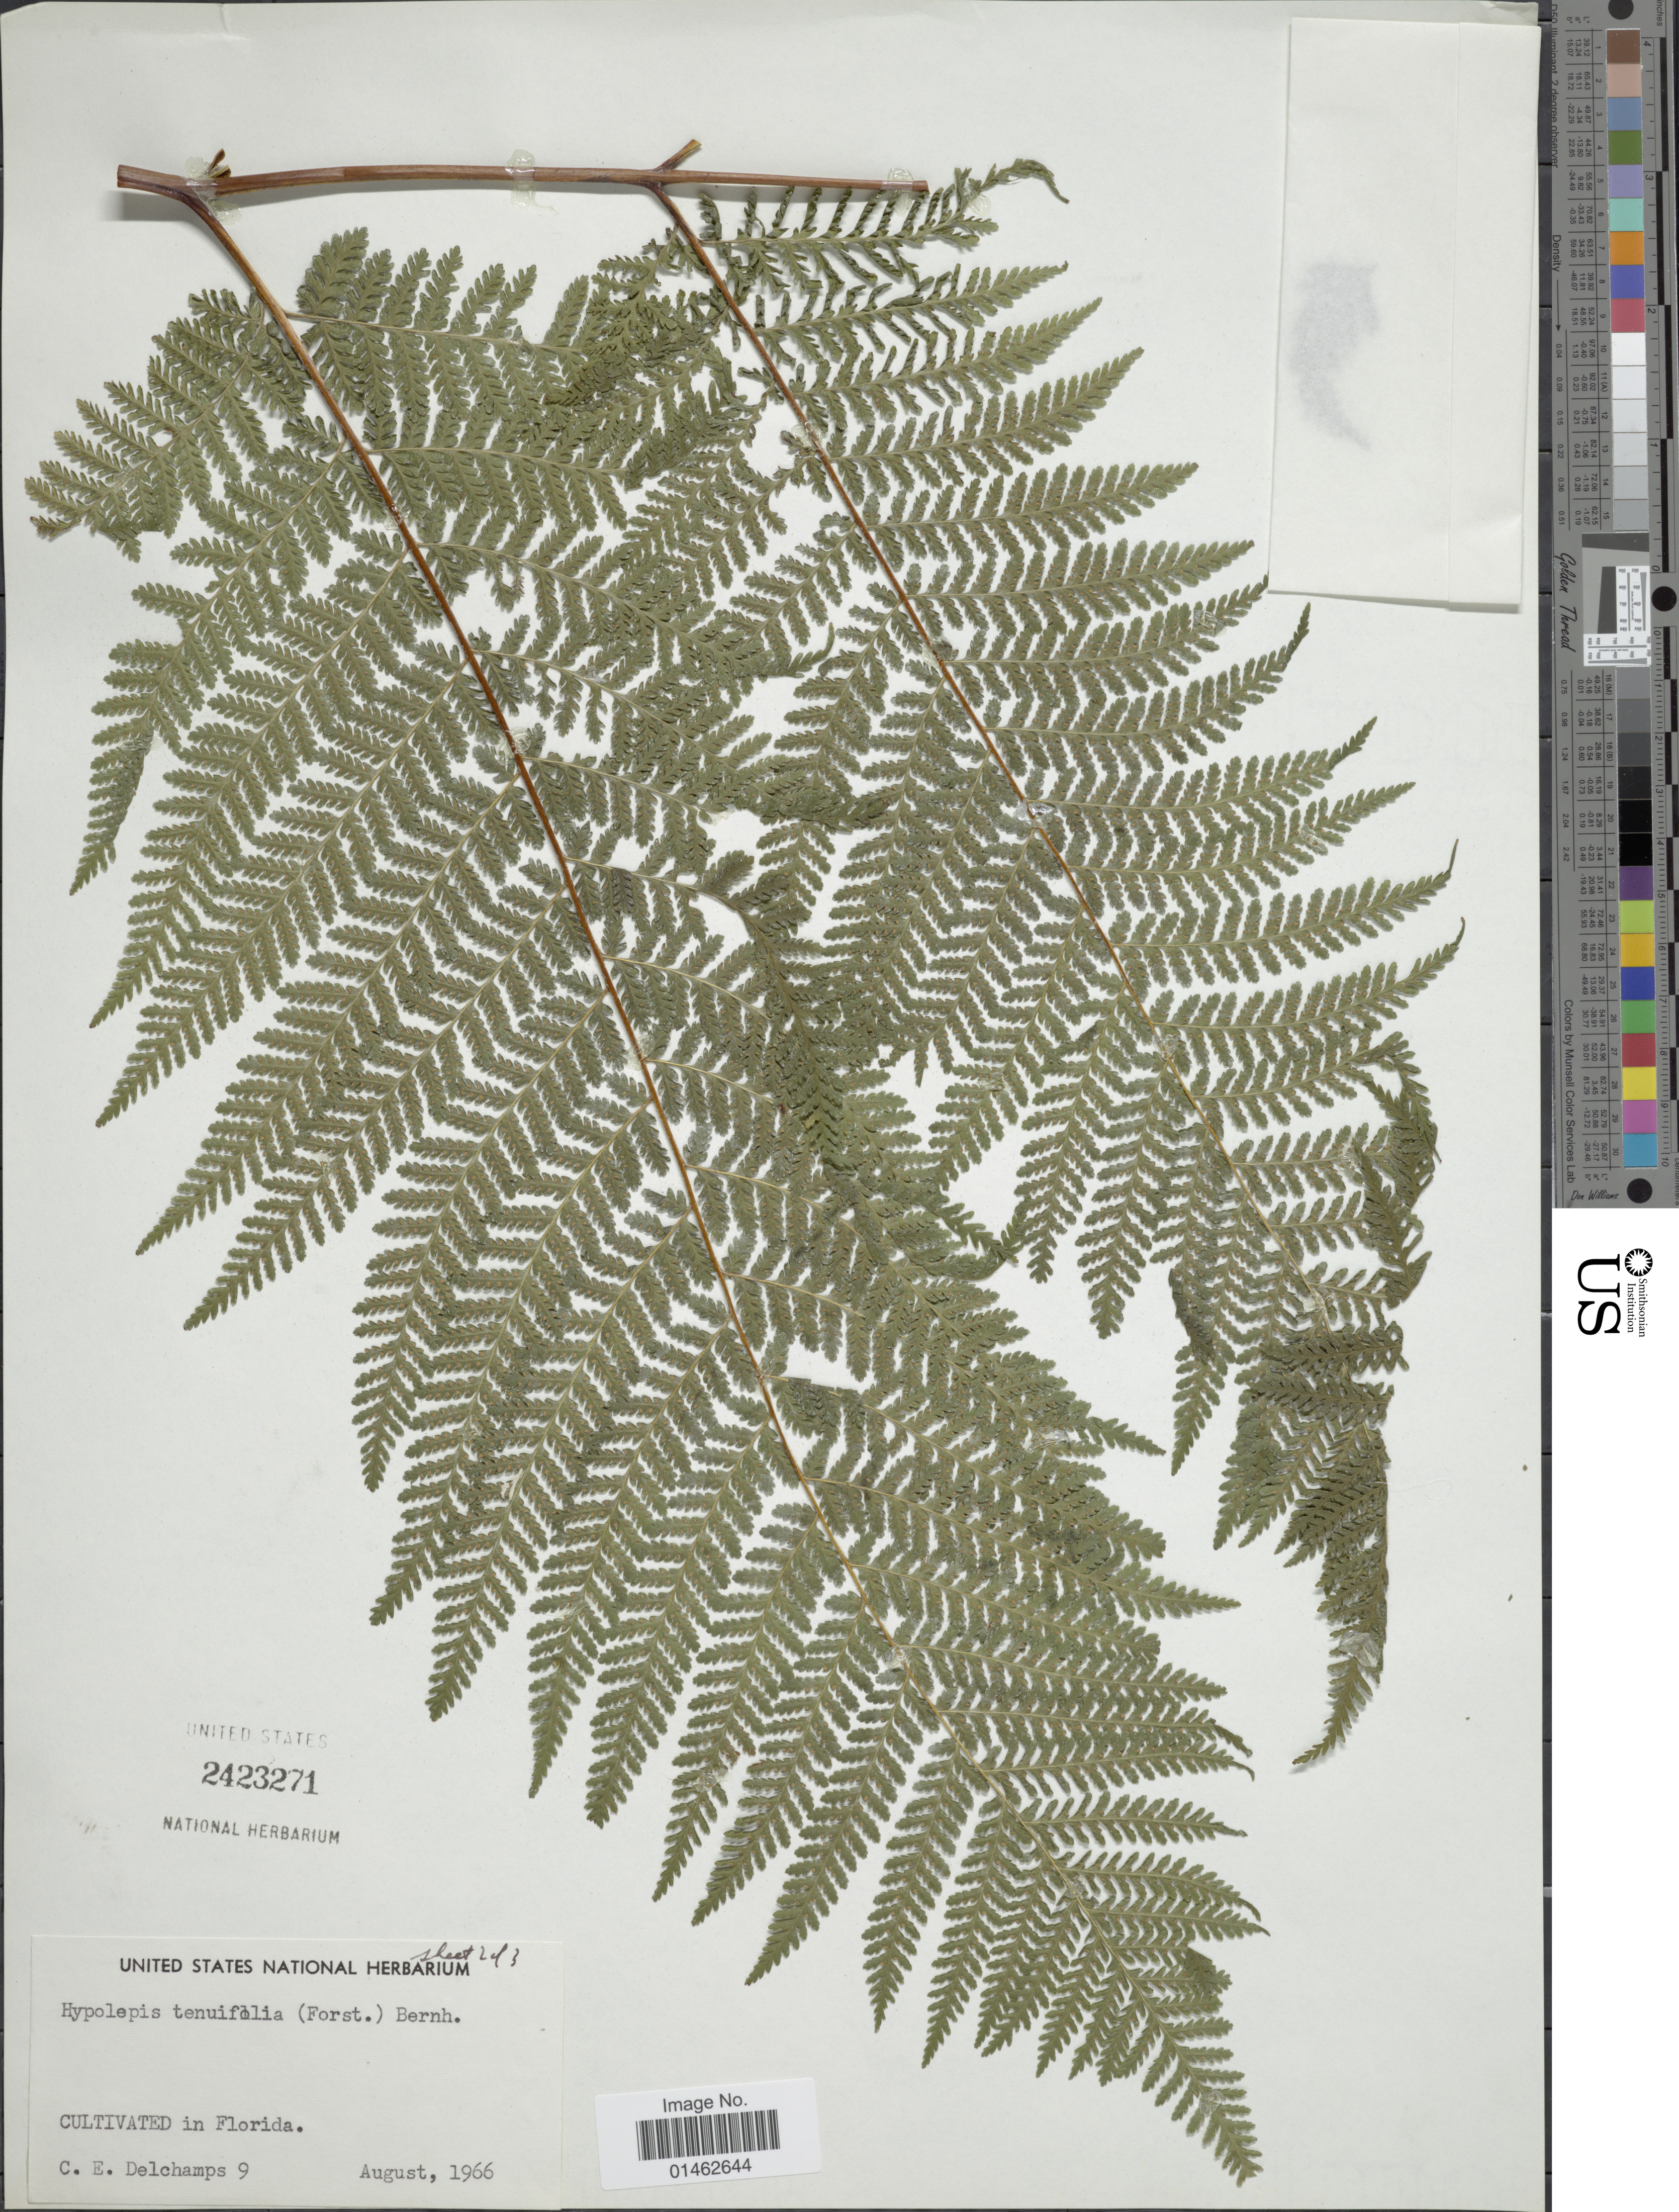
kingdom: Plantae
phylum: Tracheophyta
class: Polypodiopsida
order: Polypodiales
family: Dennstaedtiaceae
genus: Hypolepis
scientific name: Hypolepis tenuifolia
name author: (G. Forst.) Bernh.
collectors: C. Delchamps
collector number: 9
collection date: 1966-08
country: United States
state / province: Florida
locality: Cultivated in Florida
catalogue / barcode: US 2423271